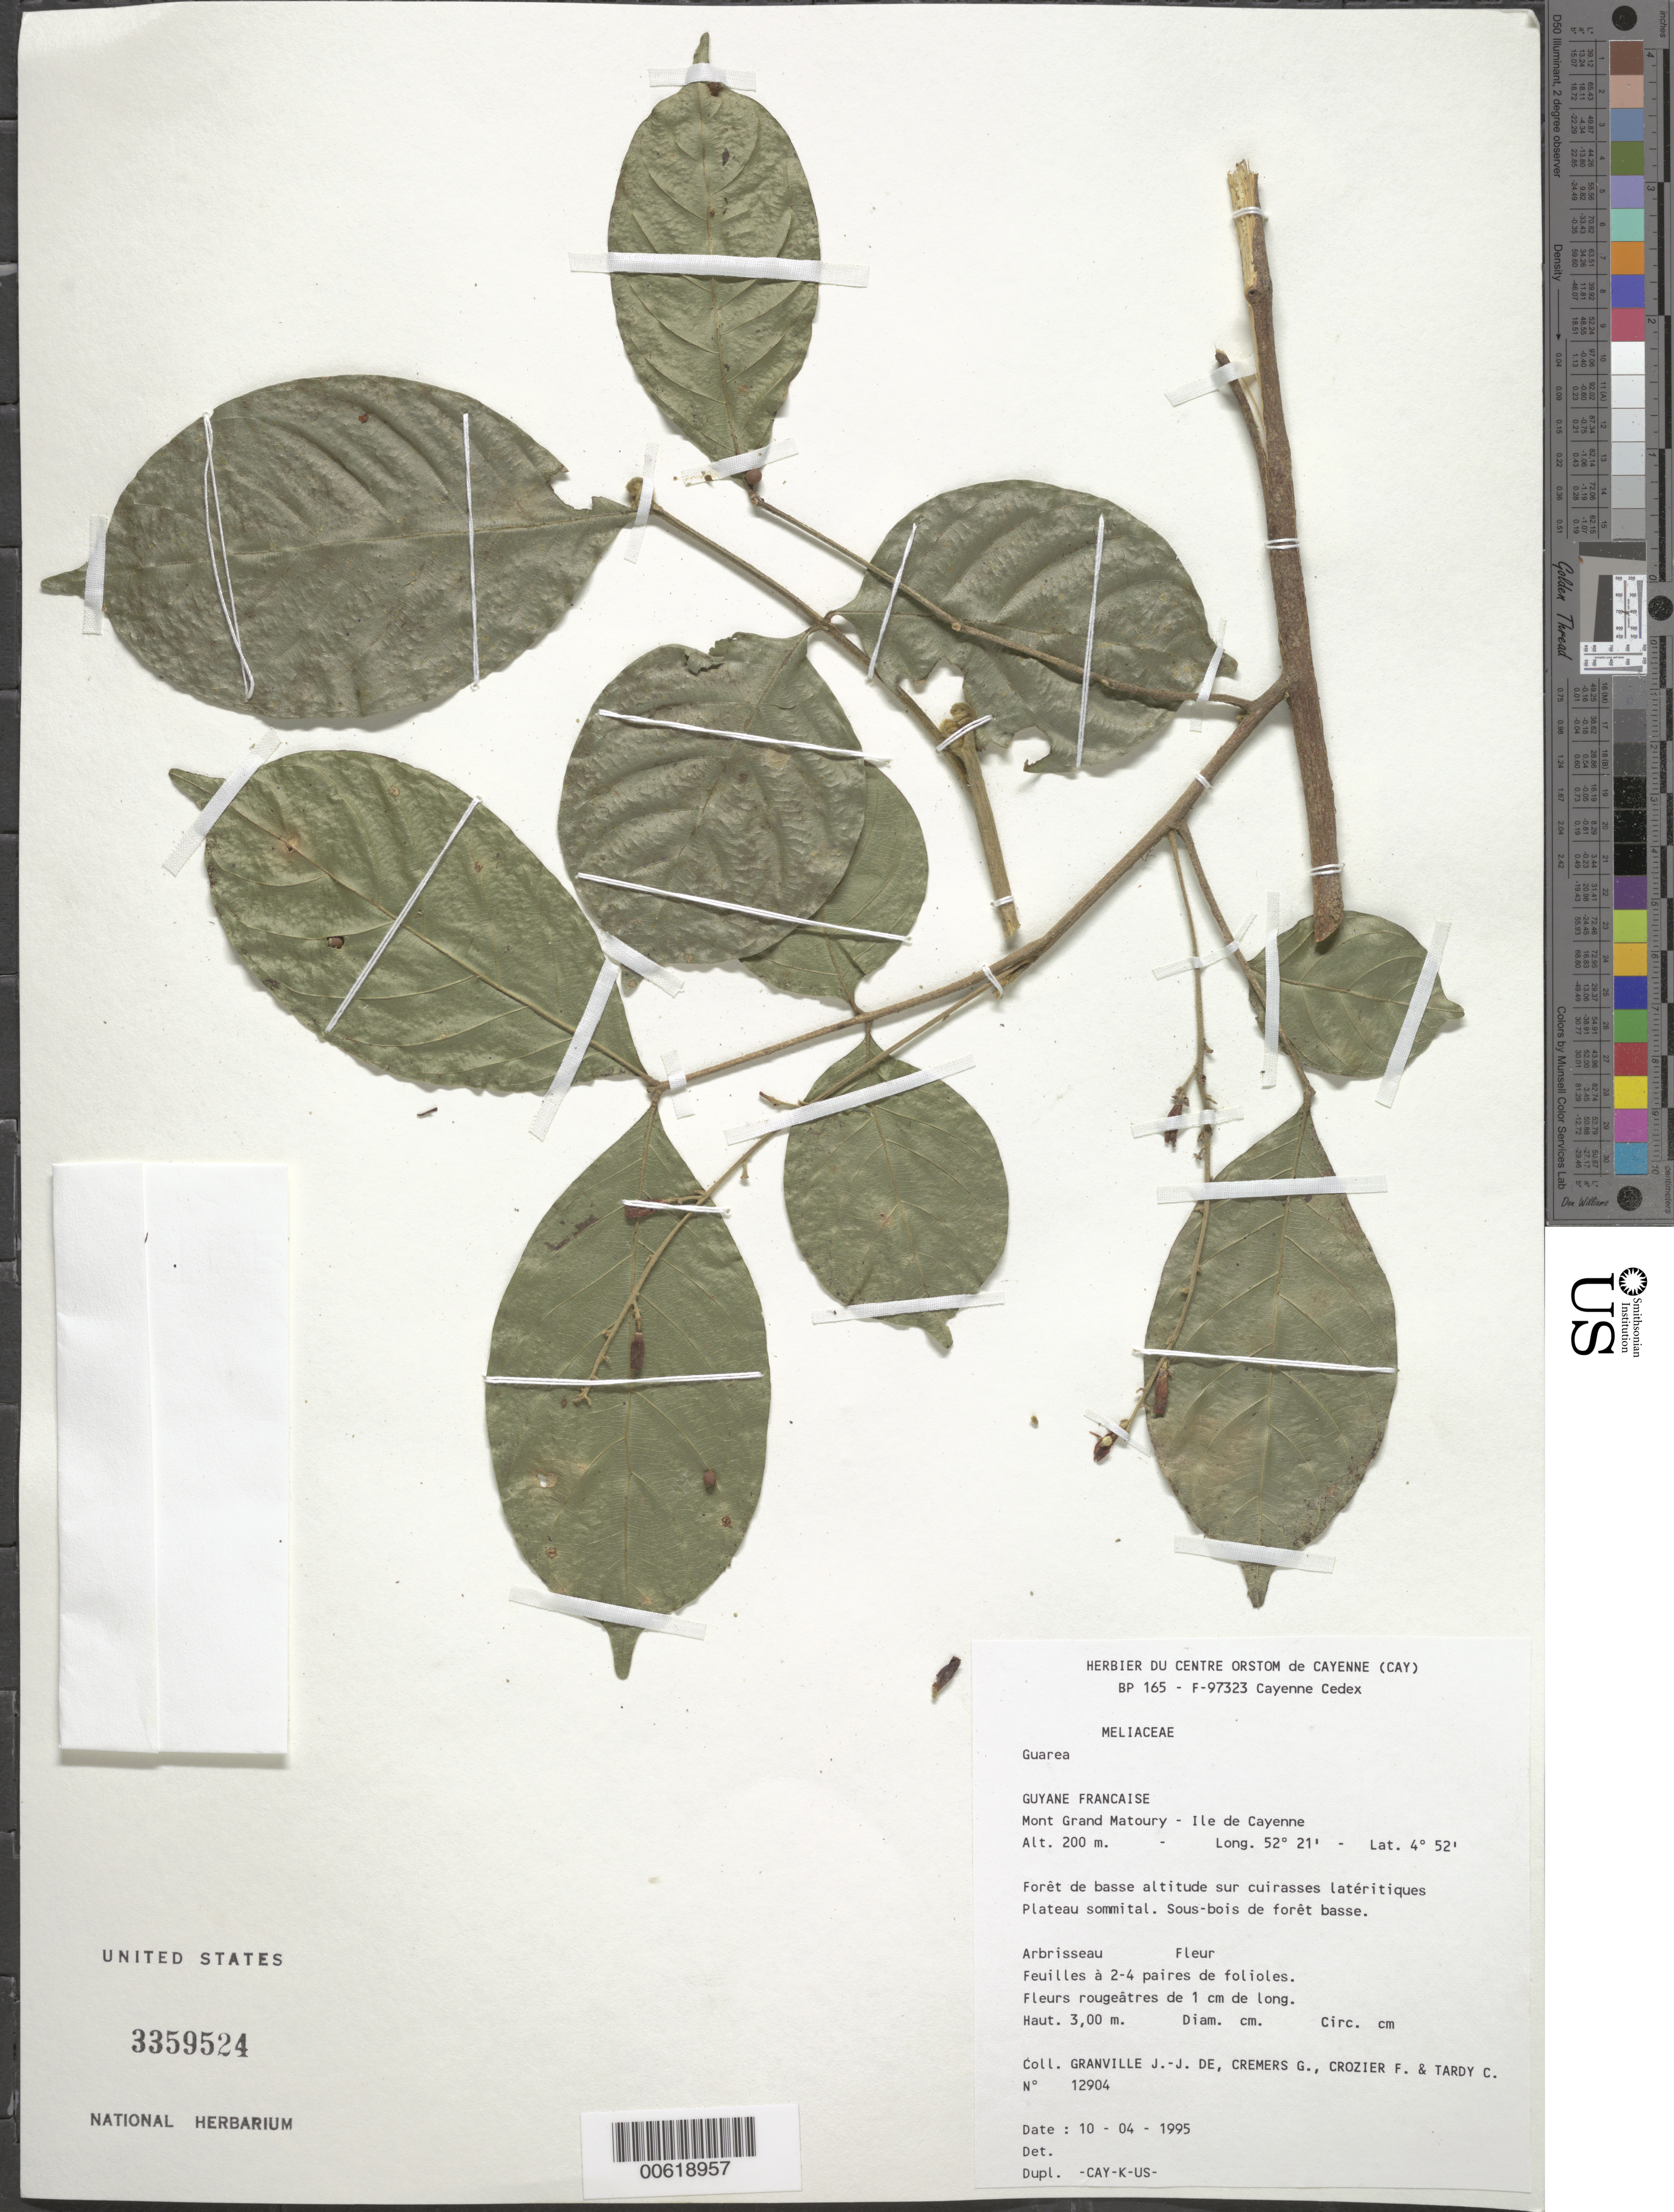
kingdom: Plantae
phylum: Tracheophyta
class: Magnoliopsida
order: Sapindales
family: Meliaceae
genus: Guarea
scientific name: Guarea sp.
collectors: J.-J. de Granville, G. Cremers, F. Crozier & C. Tardy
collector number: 12904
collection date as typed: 10-Apr-95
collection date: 1995-04-10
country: French Guiana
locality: Mont Grand Matoury, Ile de Cayenne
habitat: Low forest on laterite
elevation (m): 200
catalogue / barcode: US 3359524